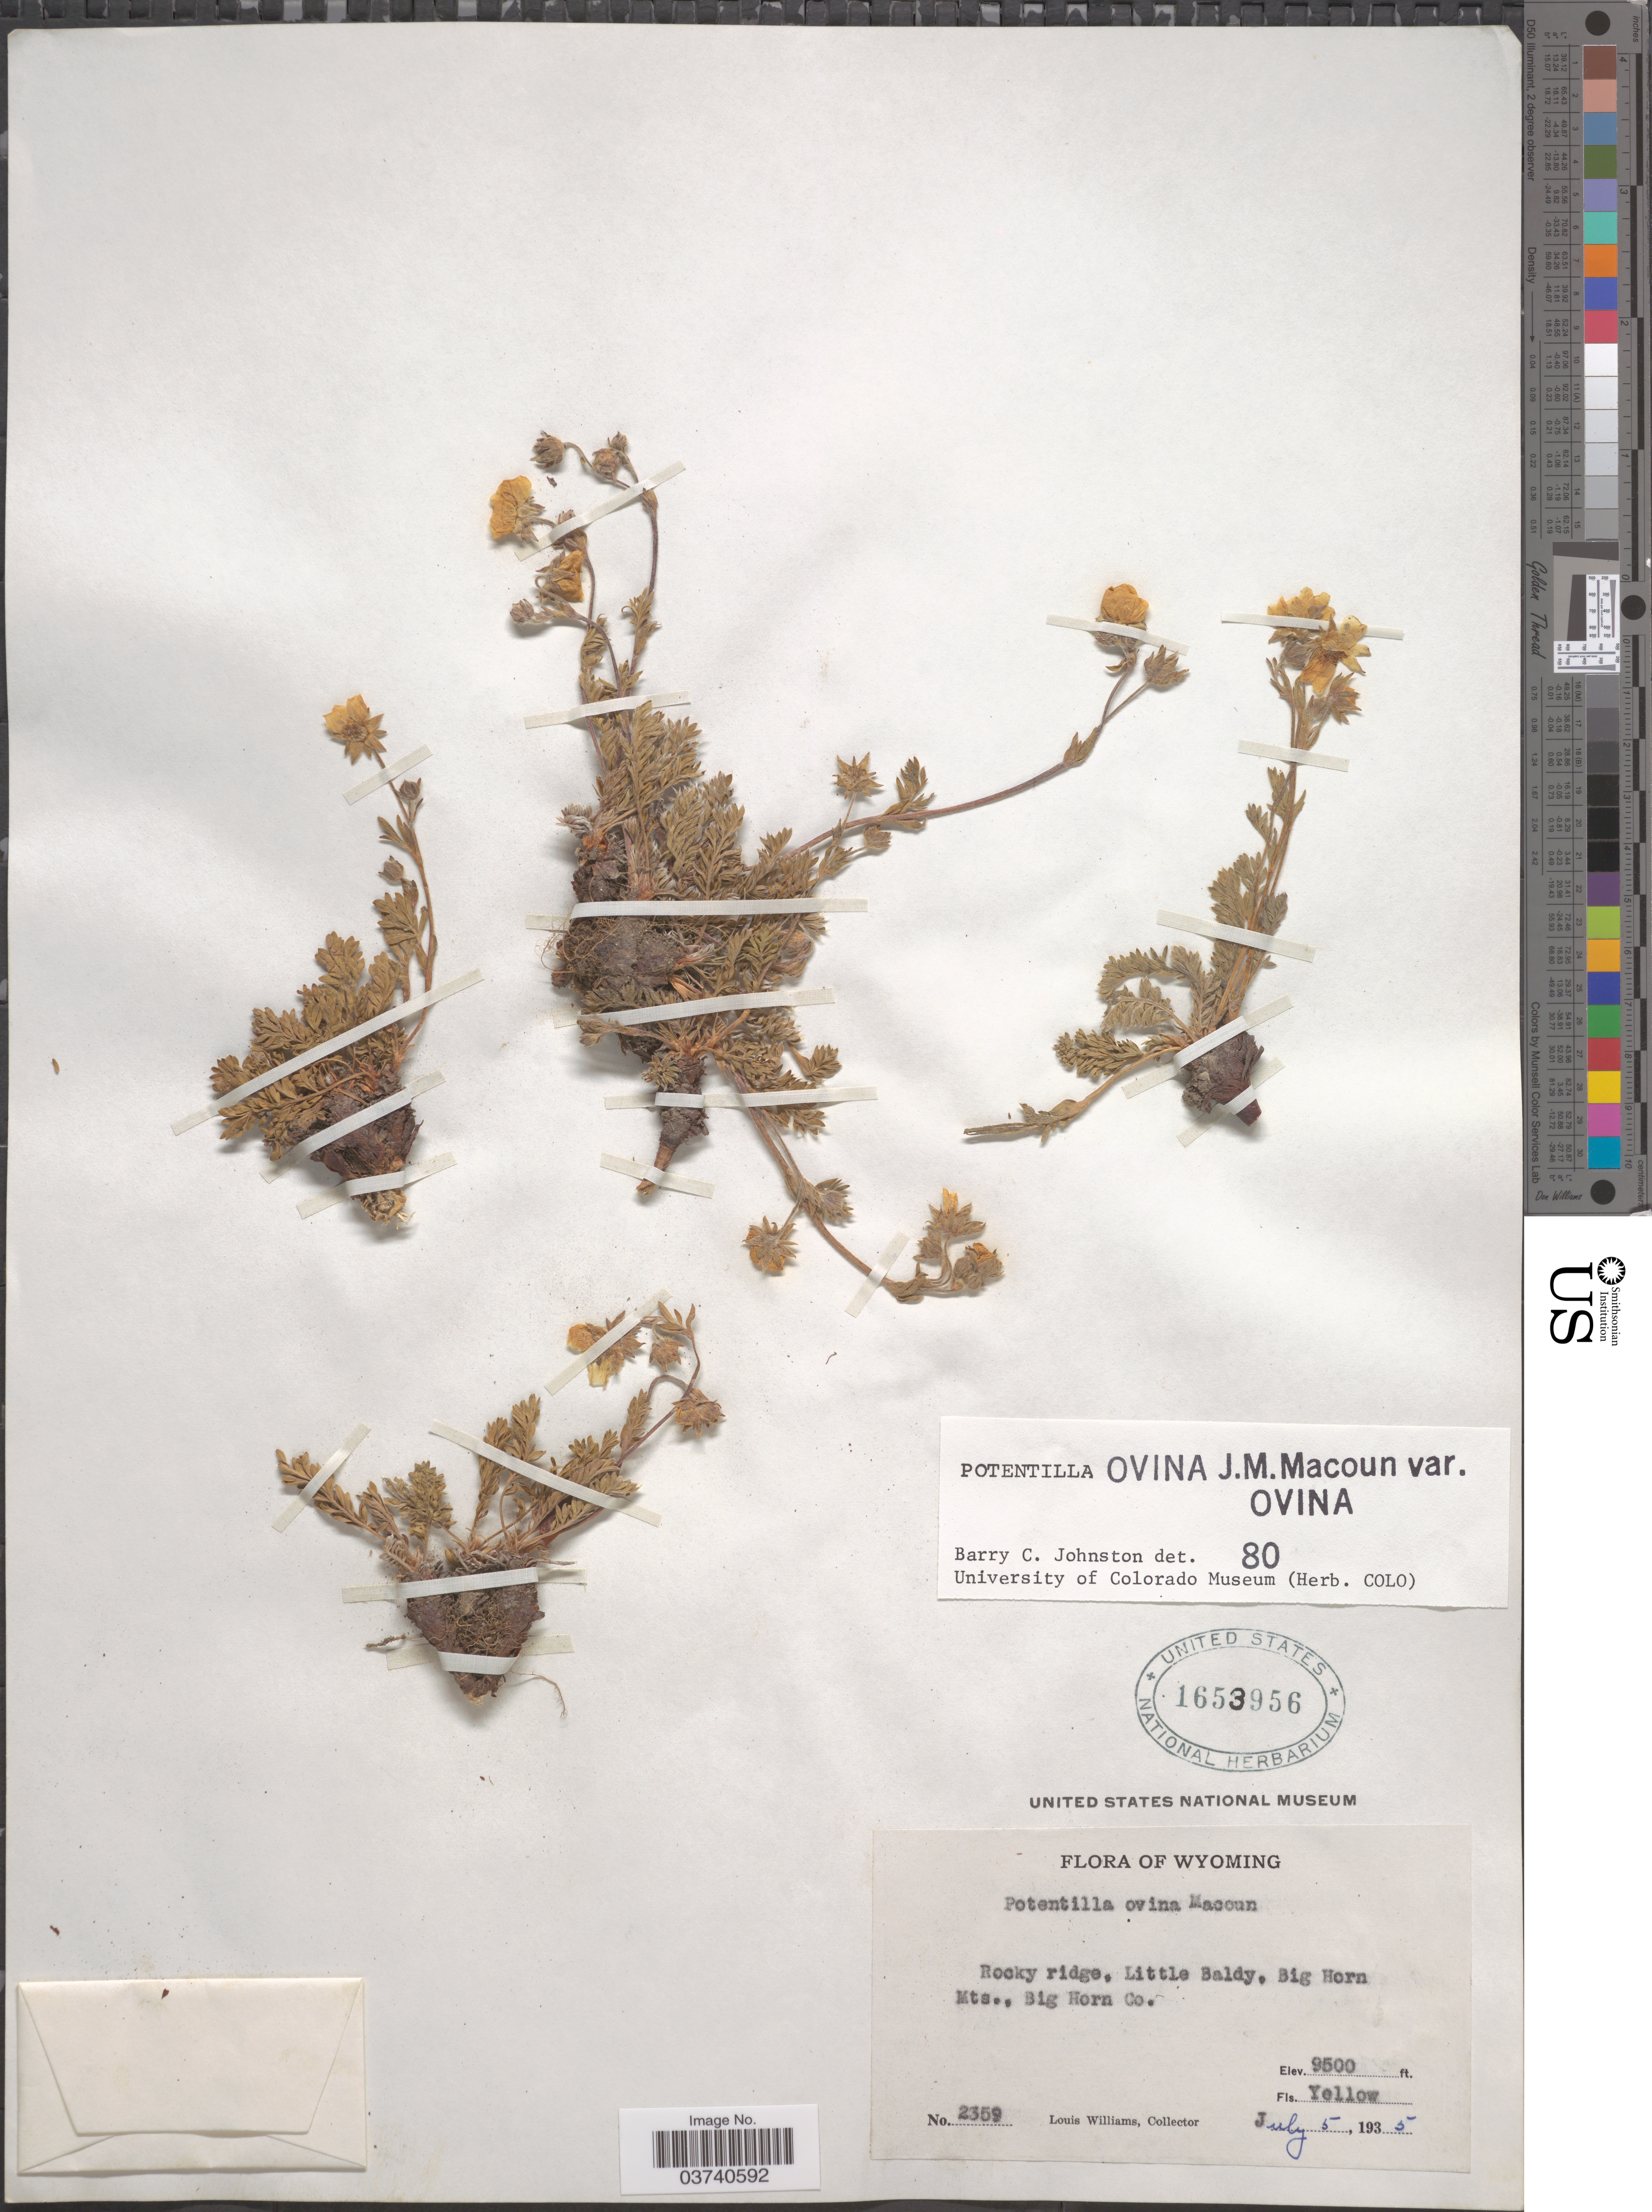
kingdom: Plantae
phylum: Tracheophyta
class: Magnoliopsida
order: Rosales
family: Rosaceae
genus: Potentilla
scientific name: Potentilla ovina var. ovina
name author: Macoun ex J.M. Macoun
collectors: L. G. Williams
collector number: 2359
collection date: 1935-07-05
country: United States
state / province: Wyoming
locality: Rocky ridge, Little Baldy, Big Horn Mts., Big Horn Co.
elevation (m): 2896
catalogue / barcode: US 1653956